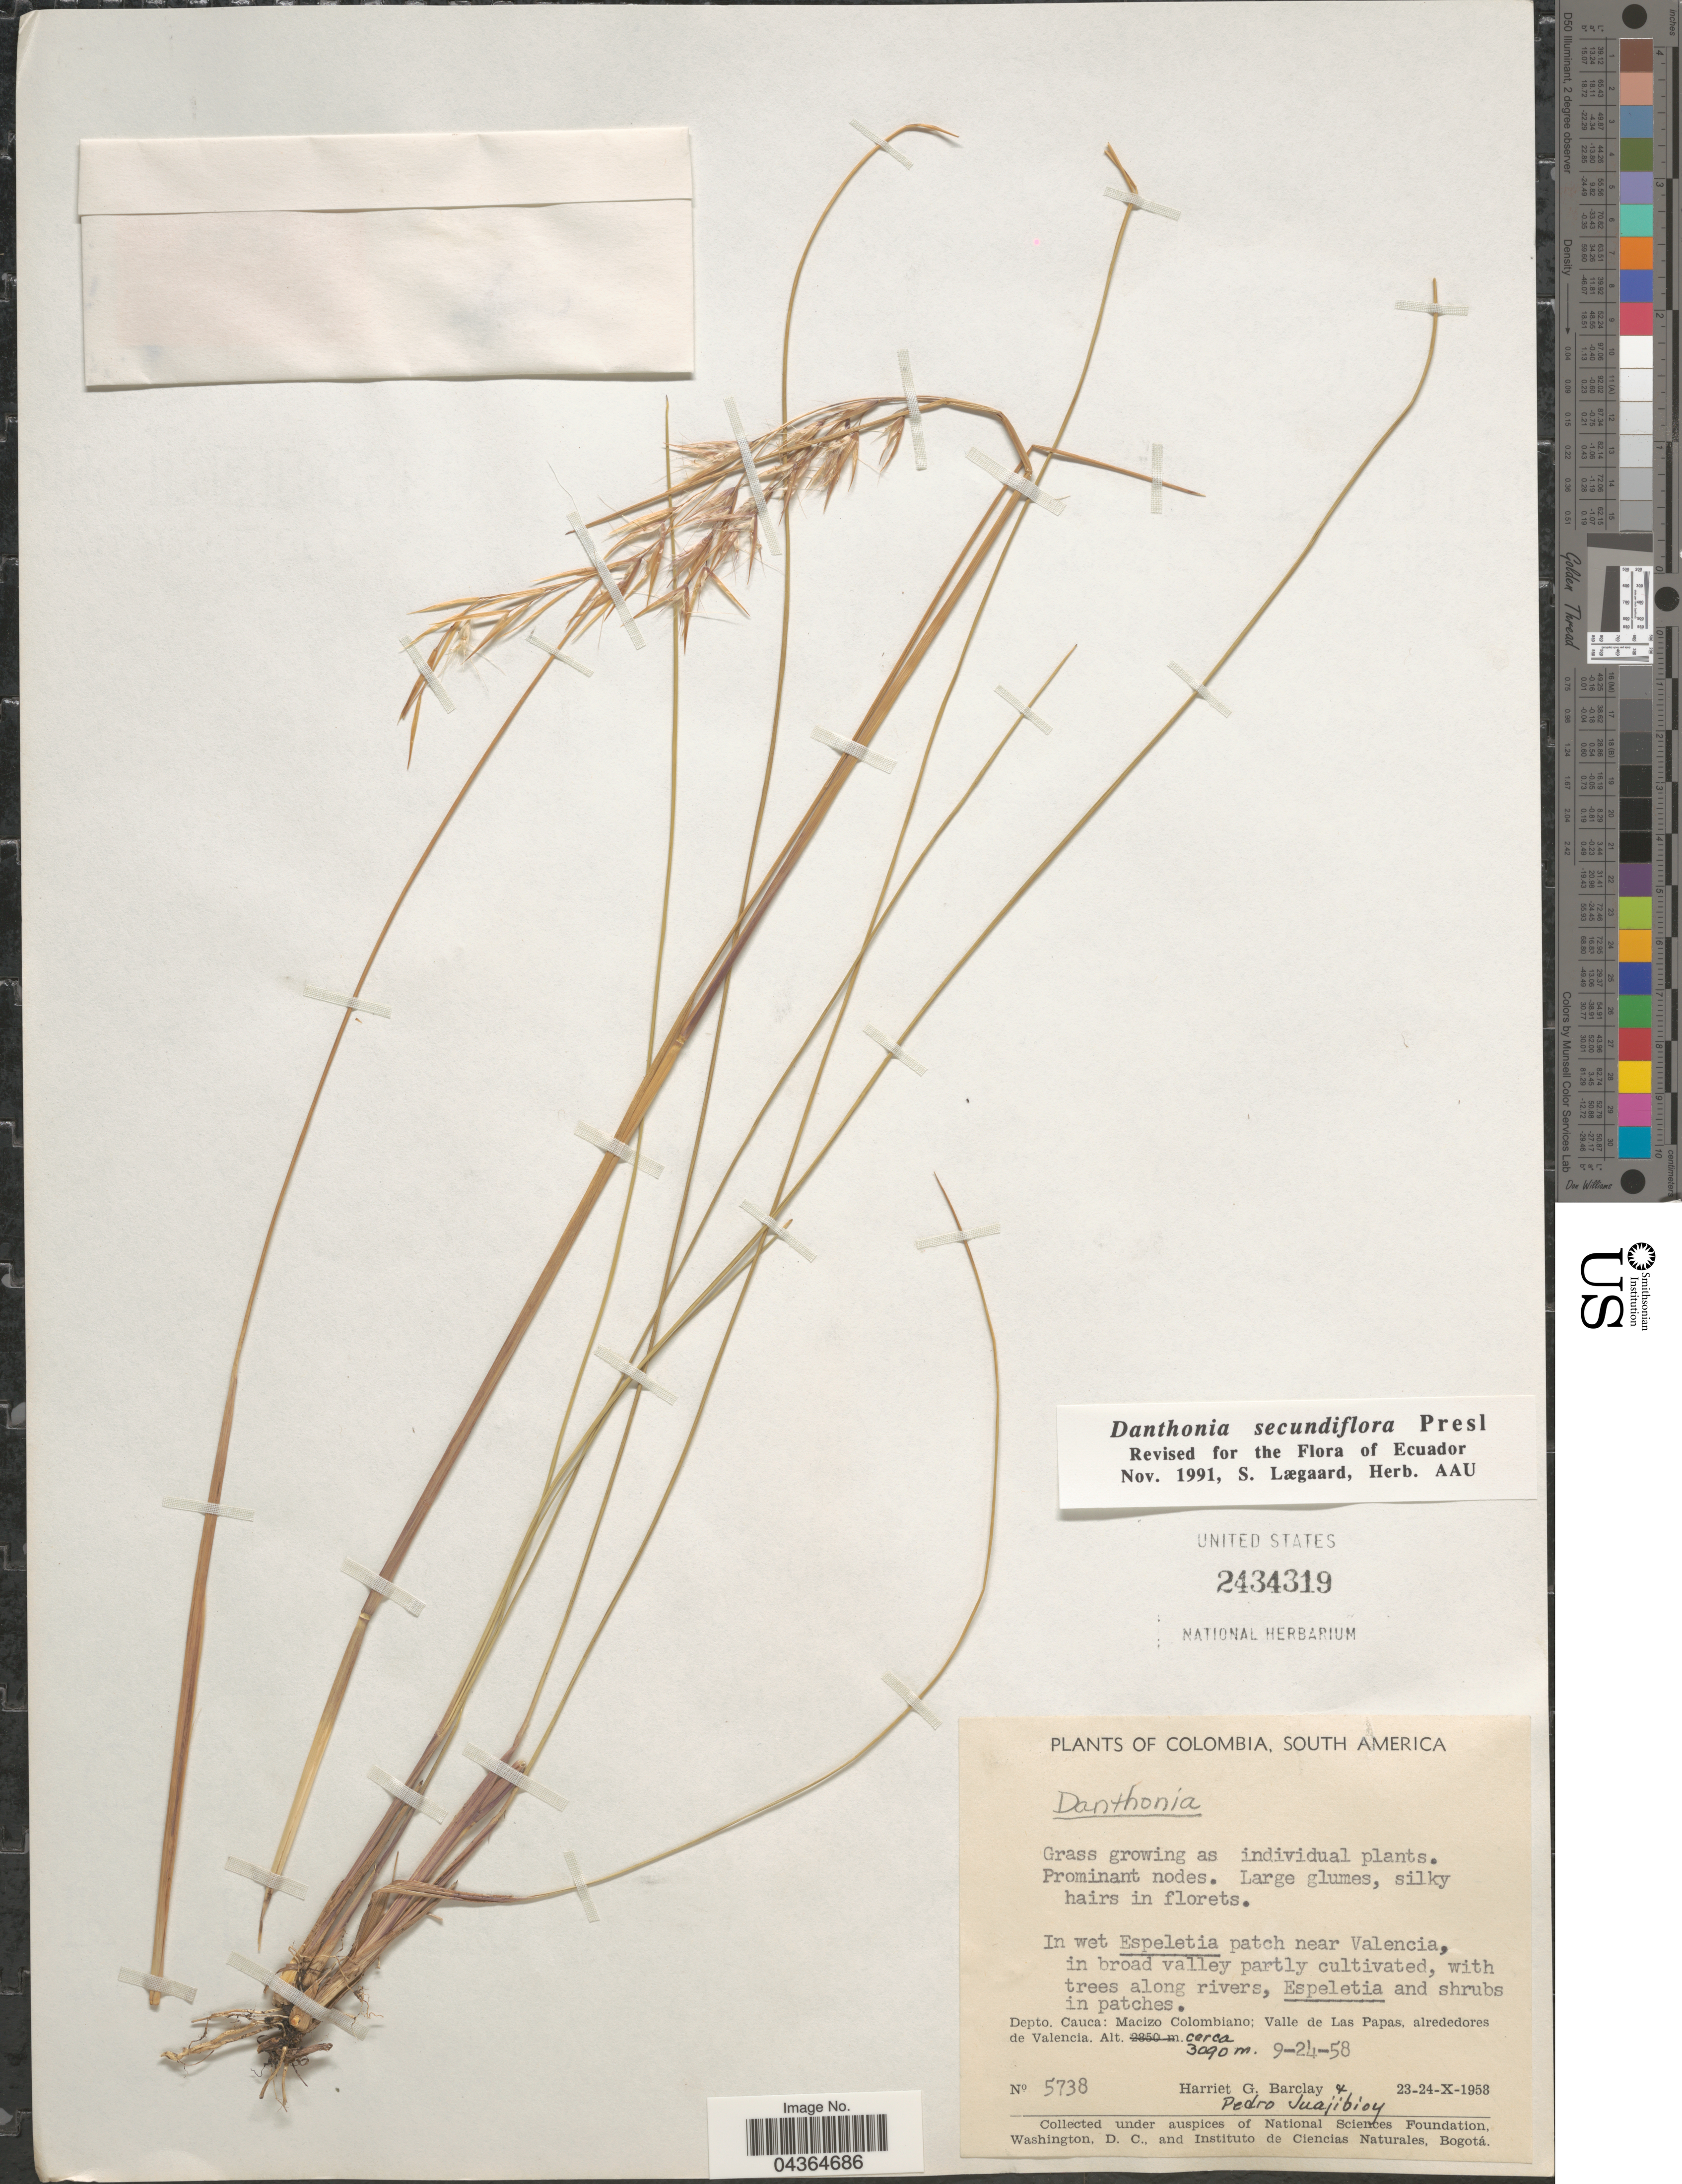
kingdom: Plantae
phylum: Tracheophyta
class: Liliopsida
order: Poales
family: Poaceae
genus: Danthonia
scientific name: Danthonia secundiflora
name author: J. Presl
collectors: H. G. Barclay & P. Juajibioy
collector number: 5738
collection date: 1958-09-24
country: Colombia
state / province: Cauca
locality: Depto. CaucaL Macizo Colombiano; Valle de Las Papas, alrededores de Valencia.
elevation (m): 3090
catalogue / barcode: US 2434319